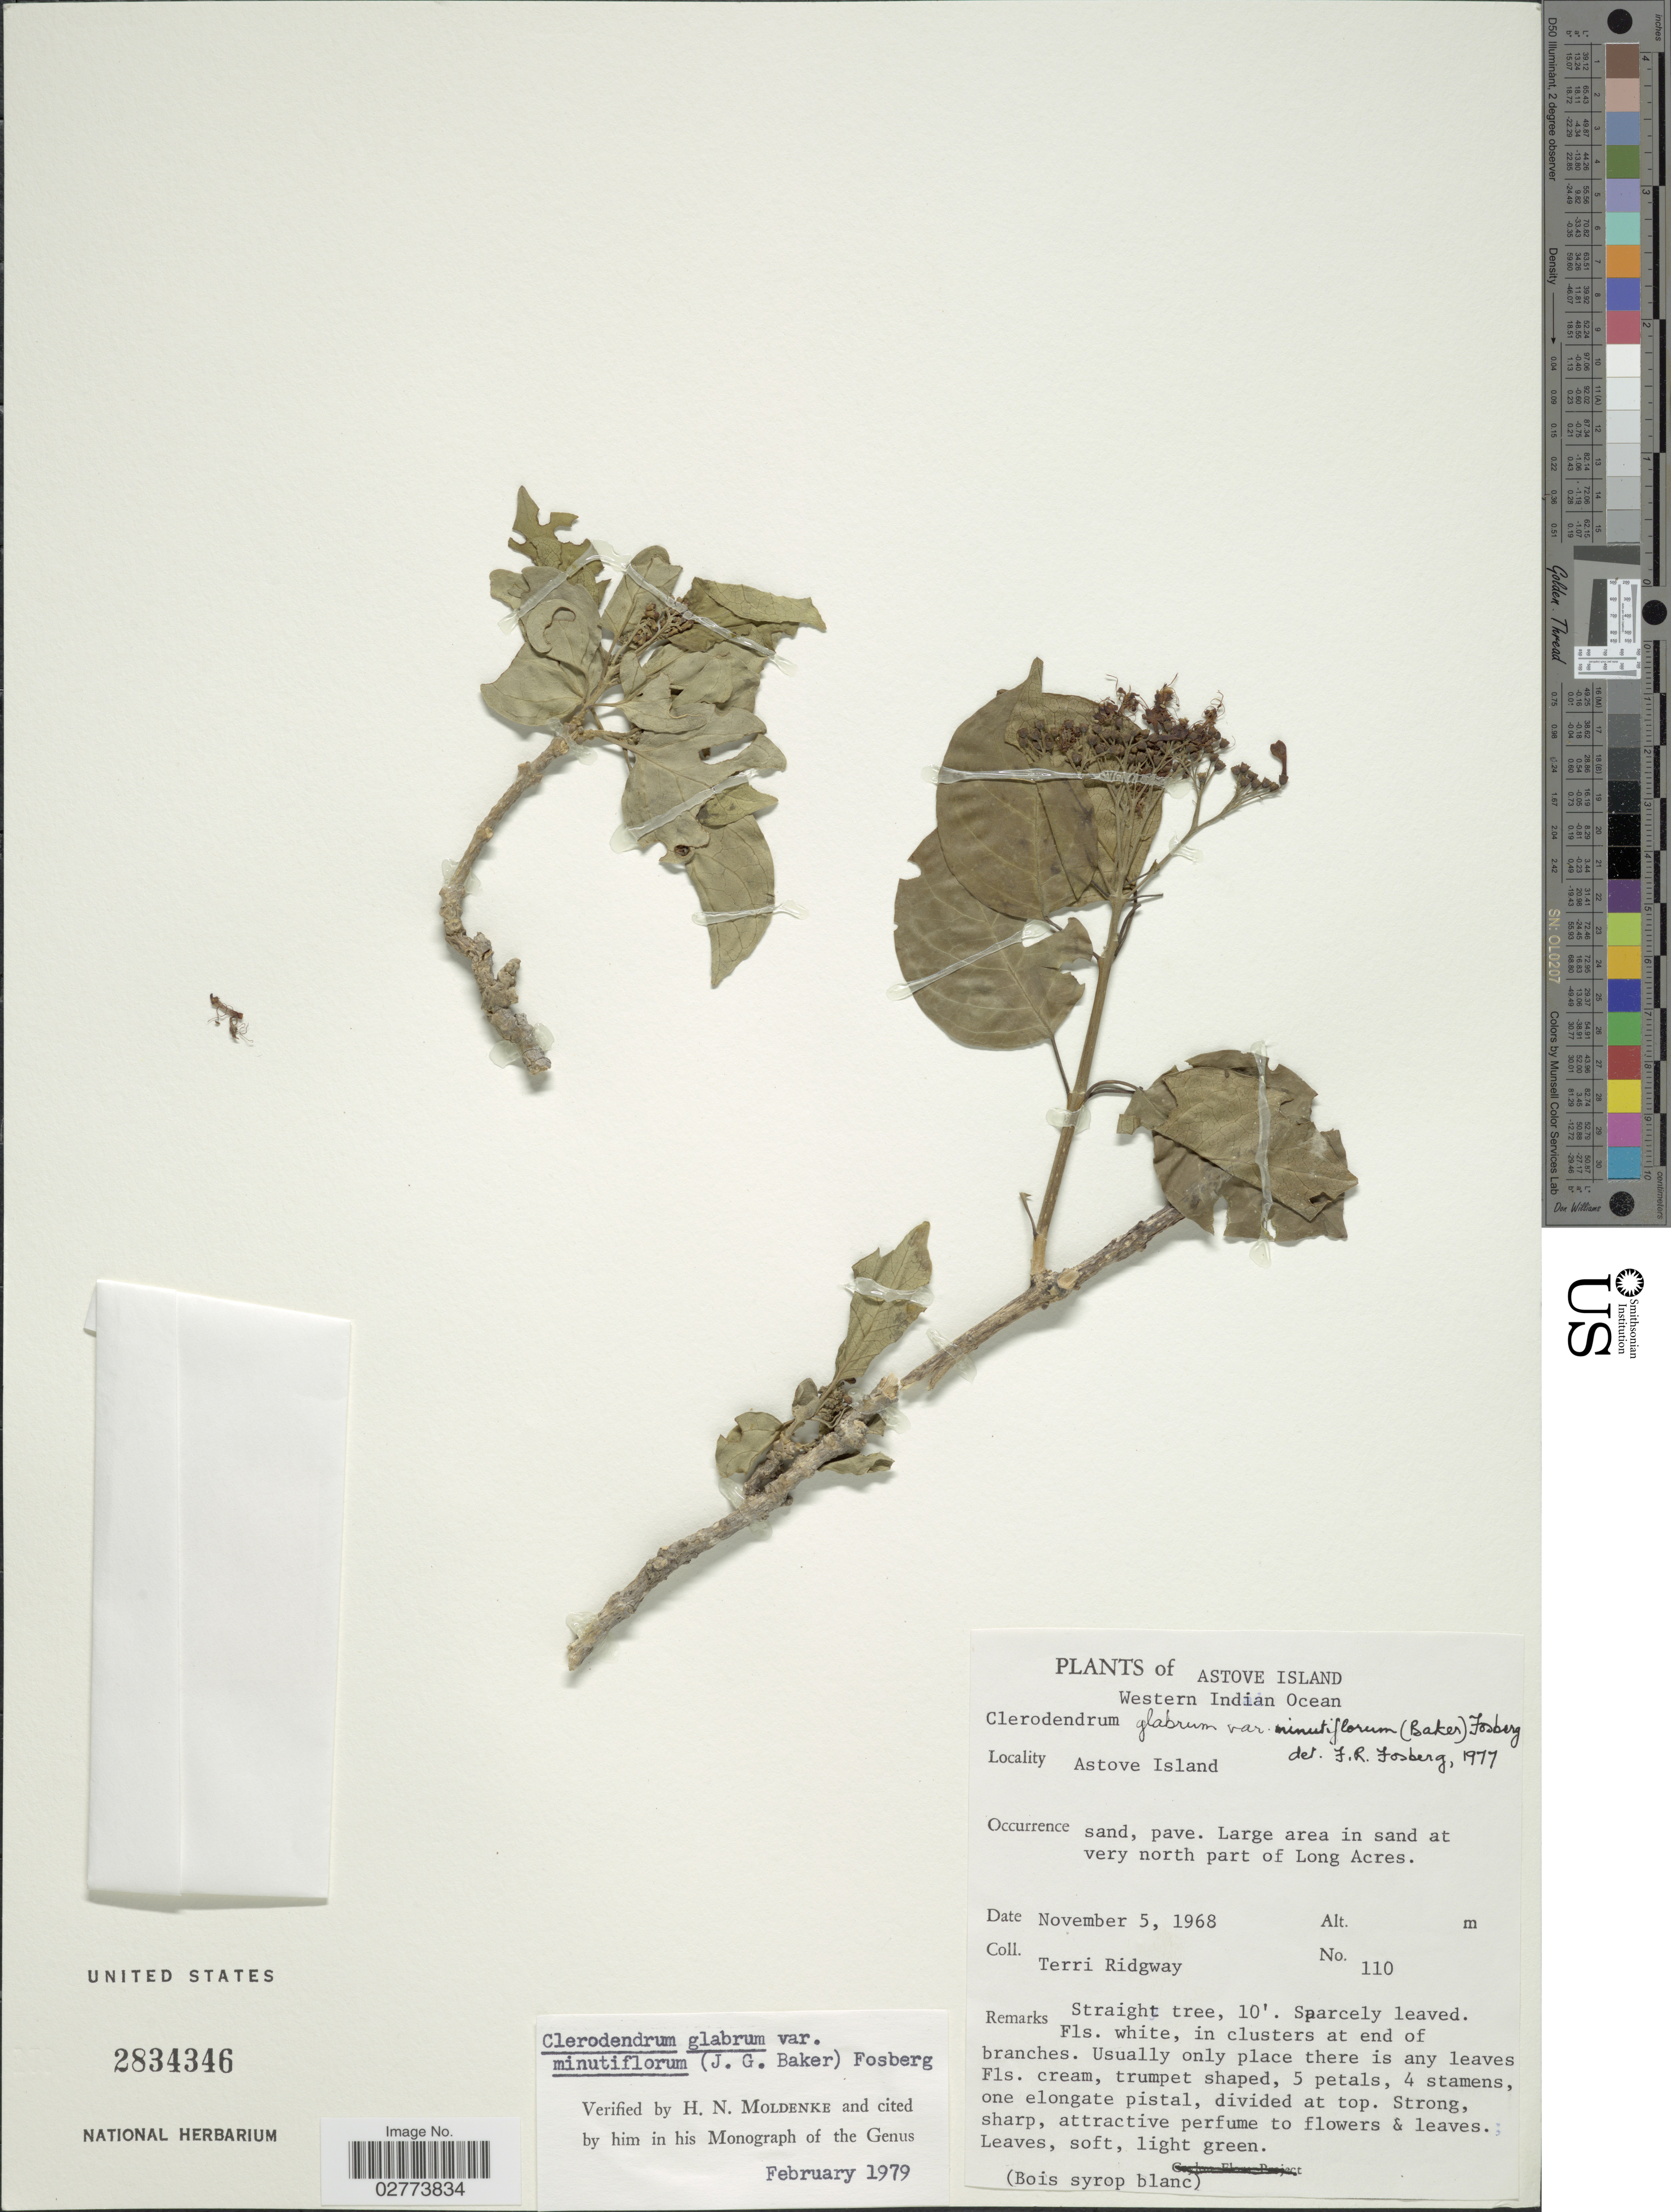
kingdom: Plantae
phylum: Tracheophyta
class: Magnoliopsida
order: Lamiales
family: Lamiaceae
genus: Clerodendrum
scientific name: Clerodendrum glabrum var. minutiflorum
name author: (Baker) Fosberg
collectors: T. Ridgway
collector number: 110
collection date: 1968-11-05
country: Seychelles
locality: Astove Island, Western Indian Ocean, Astove Island, very north part of Long Acres.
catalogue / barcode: US 2834346